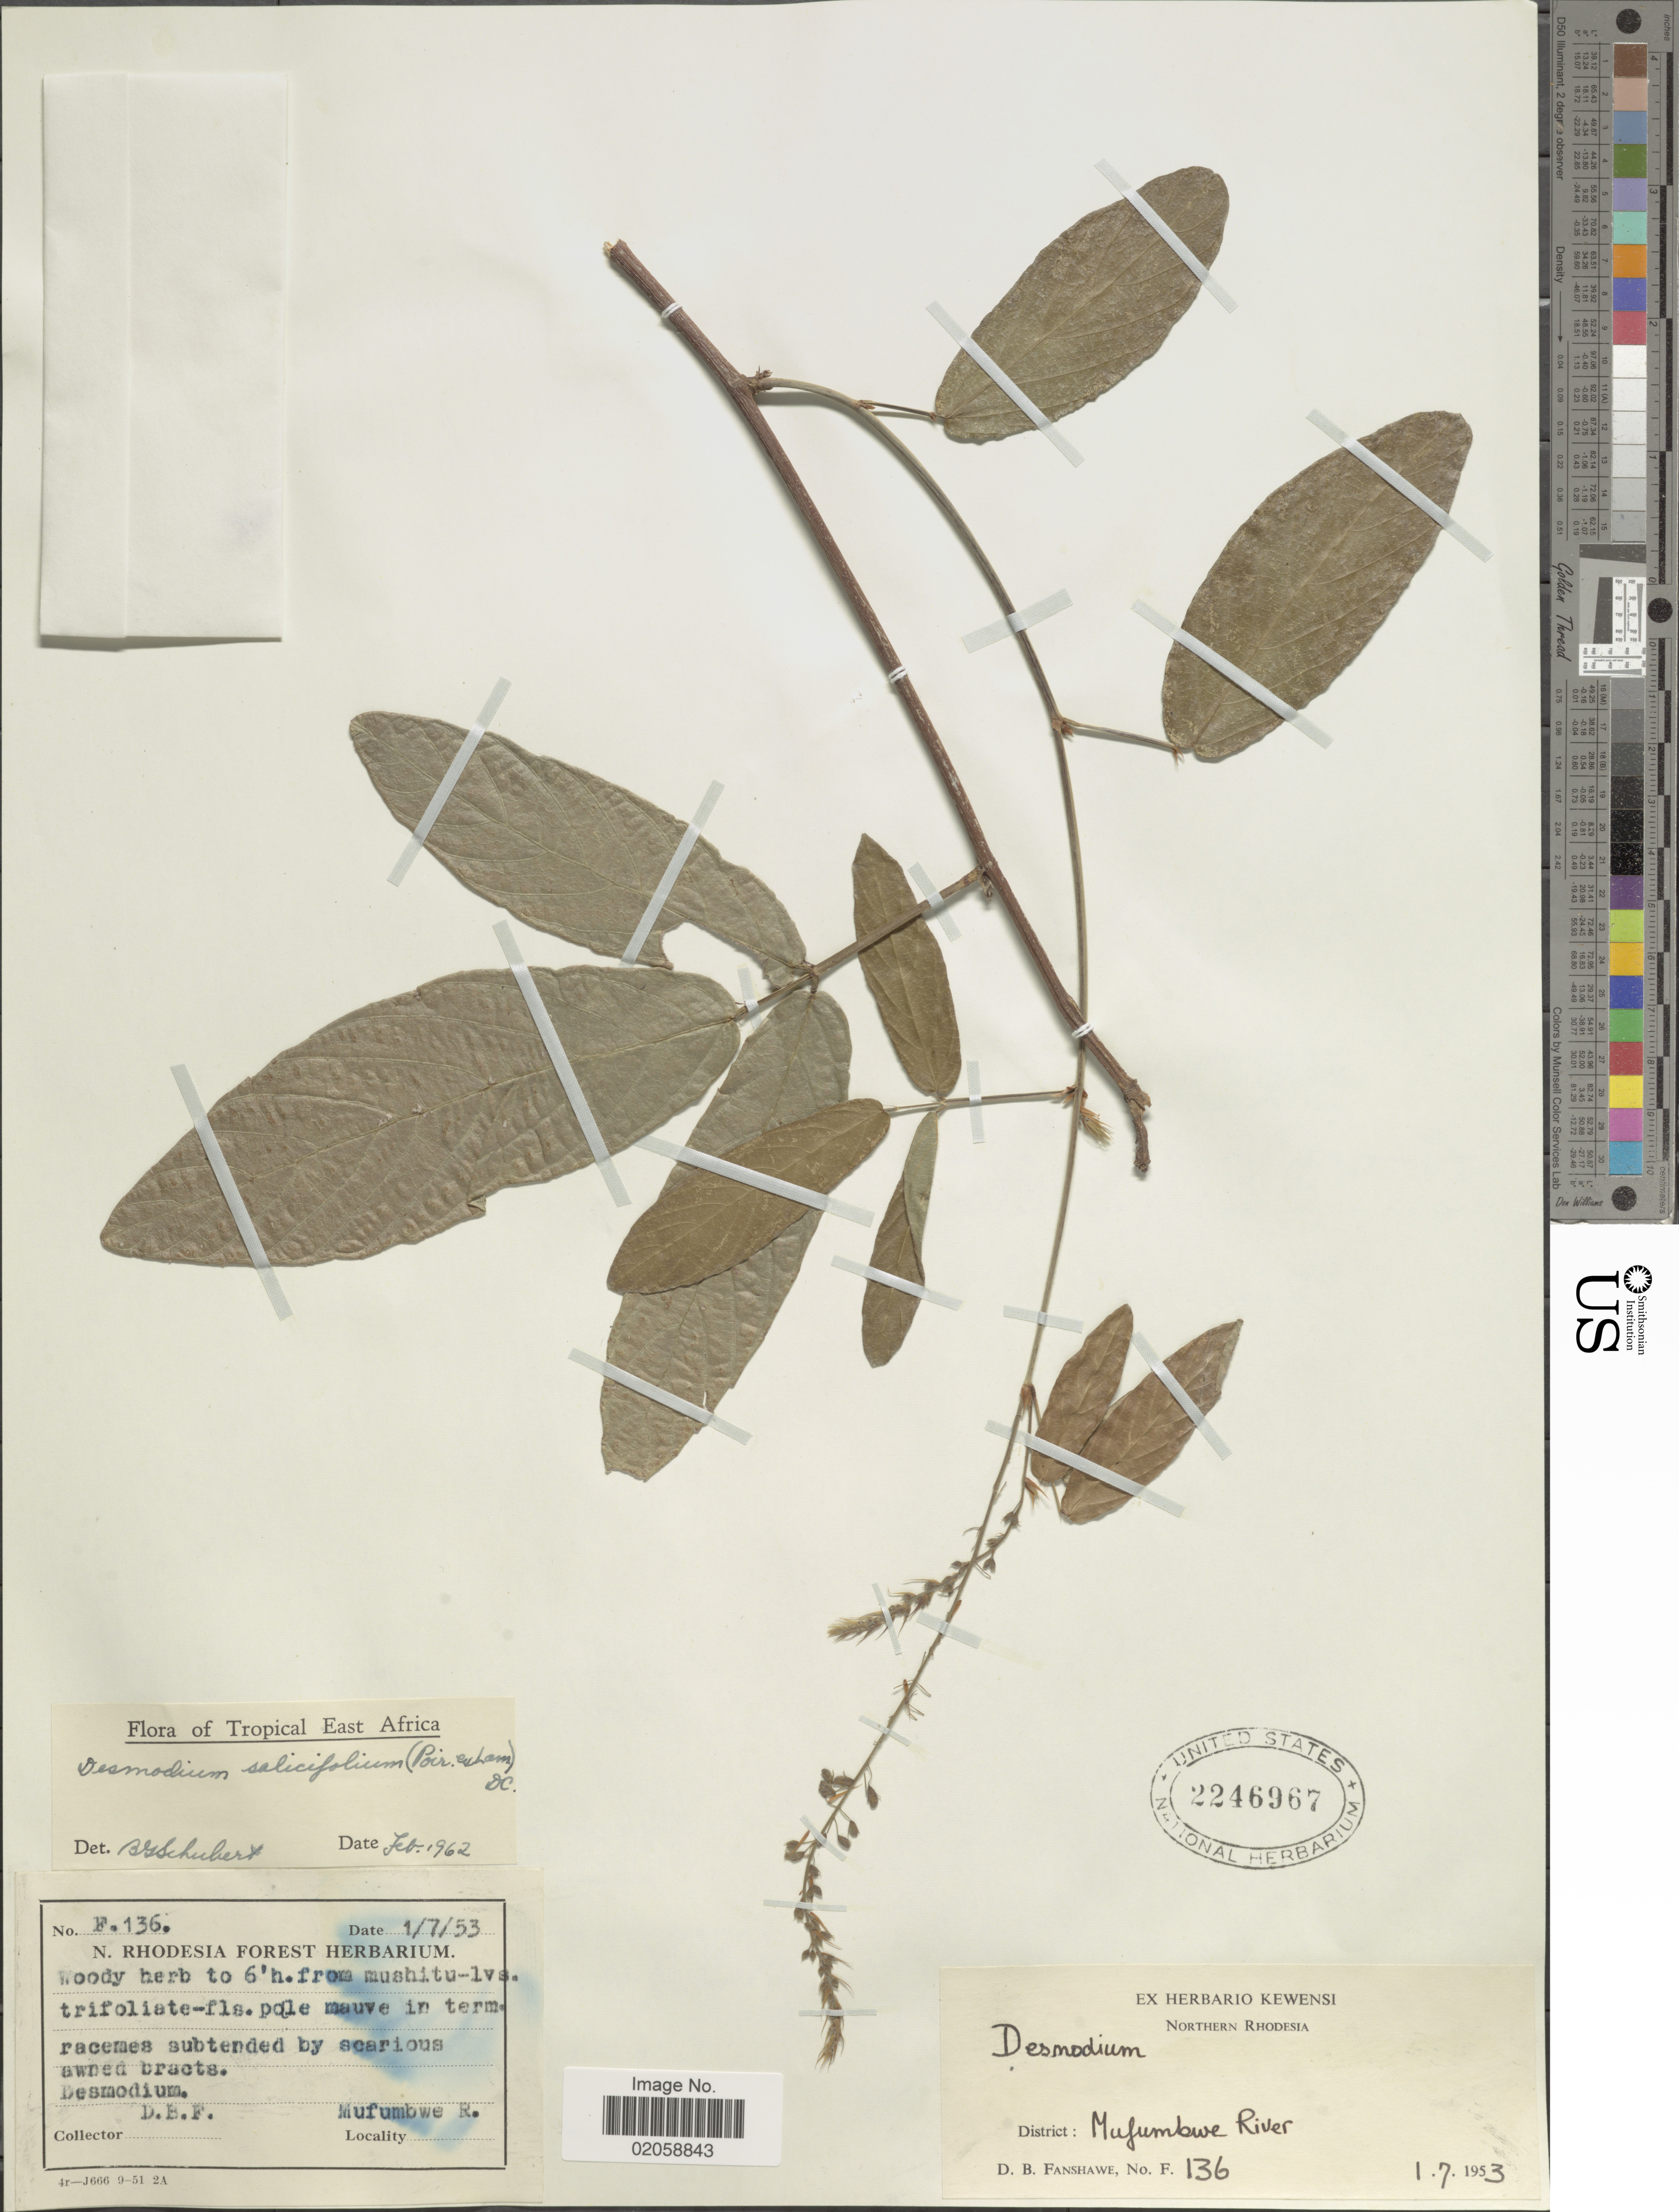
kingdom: Plantae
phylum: Tracheophyta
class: Magnoliopsida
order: Fabales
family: Fabaceae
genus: Pleurolobus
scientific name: Pleurolobus salicifolius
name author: (Poir.) H. Ohashi & K. Ohashi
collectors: D. B. Fanshawe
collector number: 136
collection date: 1953-07-01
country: Zambia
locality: Northern Rhodesia. District: Mufumbwe River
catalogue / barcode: US 2246967